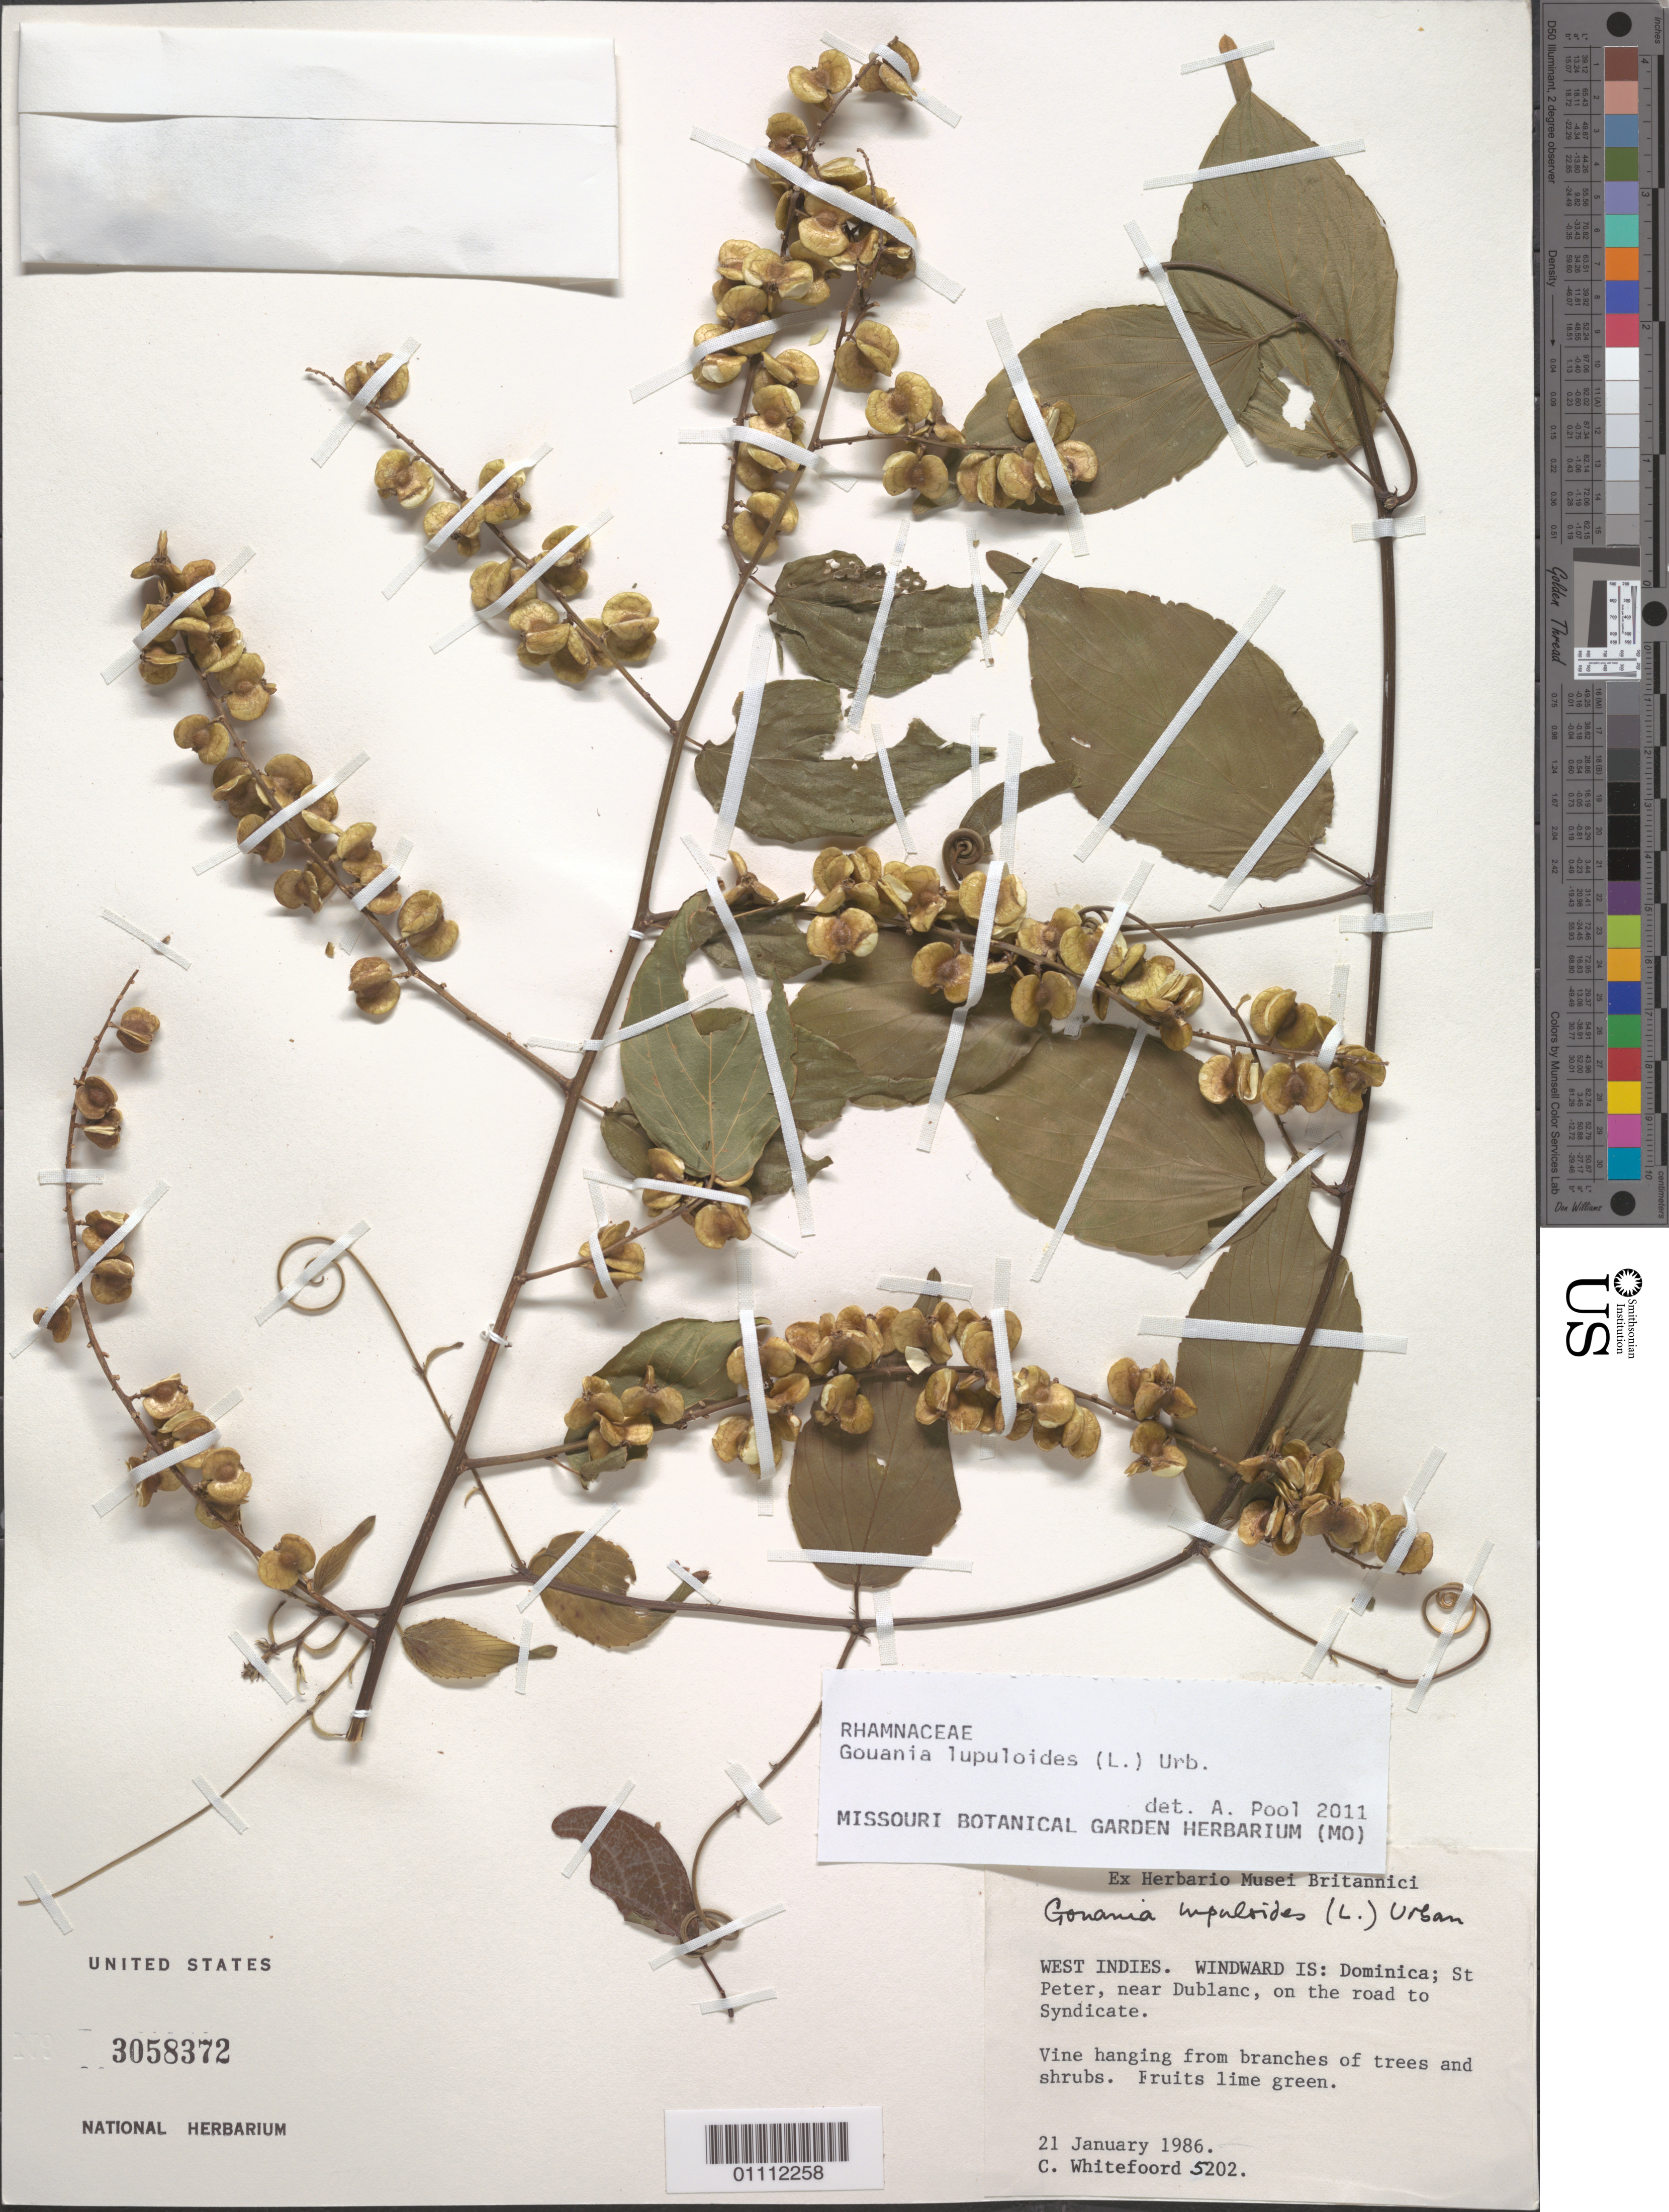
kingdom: Plantae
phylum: Tracheophyta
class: Magnoliopsida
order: Rosales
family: Rhamnaceae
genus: Gouania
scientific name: Gouania lupuloides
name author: (L.) Urb.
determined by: Pool, A., (MO), Missouri Botanical Garden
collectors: C. Whitefoord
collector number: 5202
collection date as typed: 21 Jan 1986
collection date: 1986-01-21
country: Dominica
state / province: St. Peter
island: Dominica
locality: Dublanc, on road to Syndicate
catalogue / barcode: US 3058372